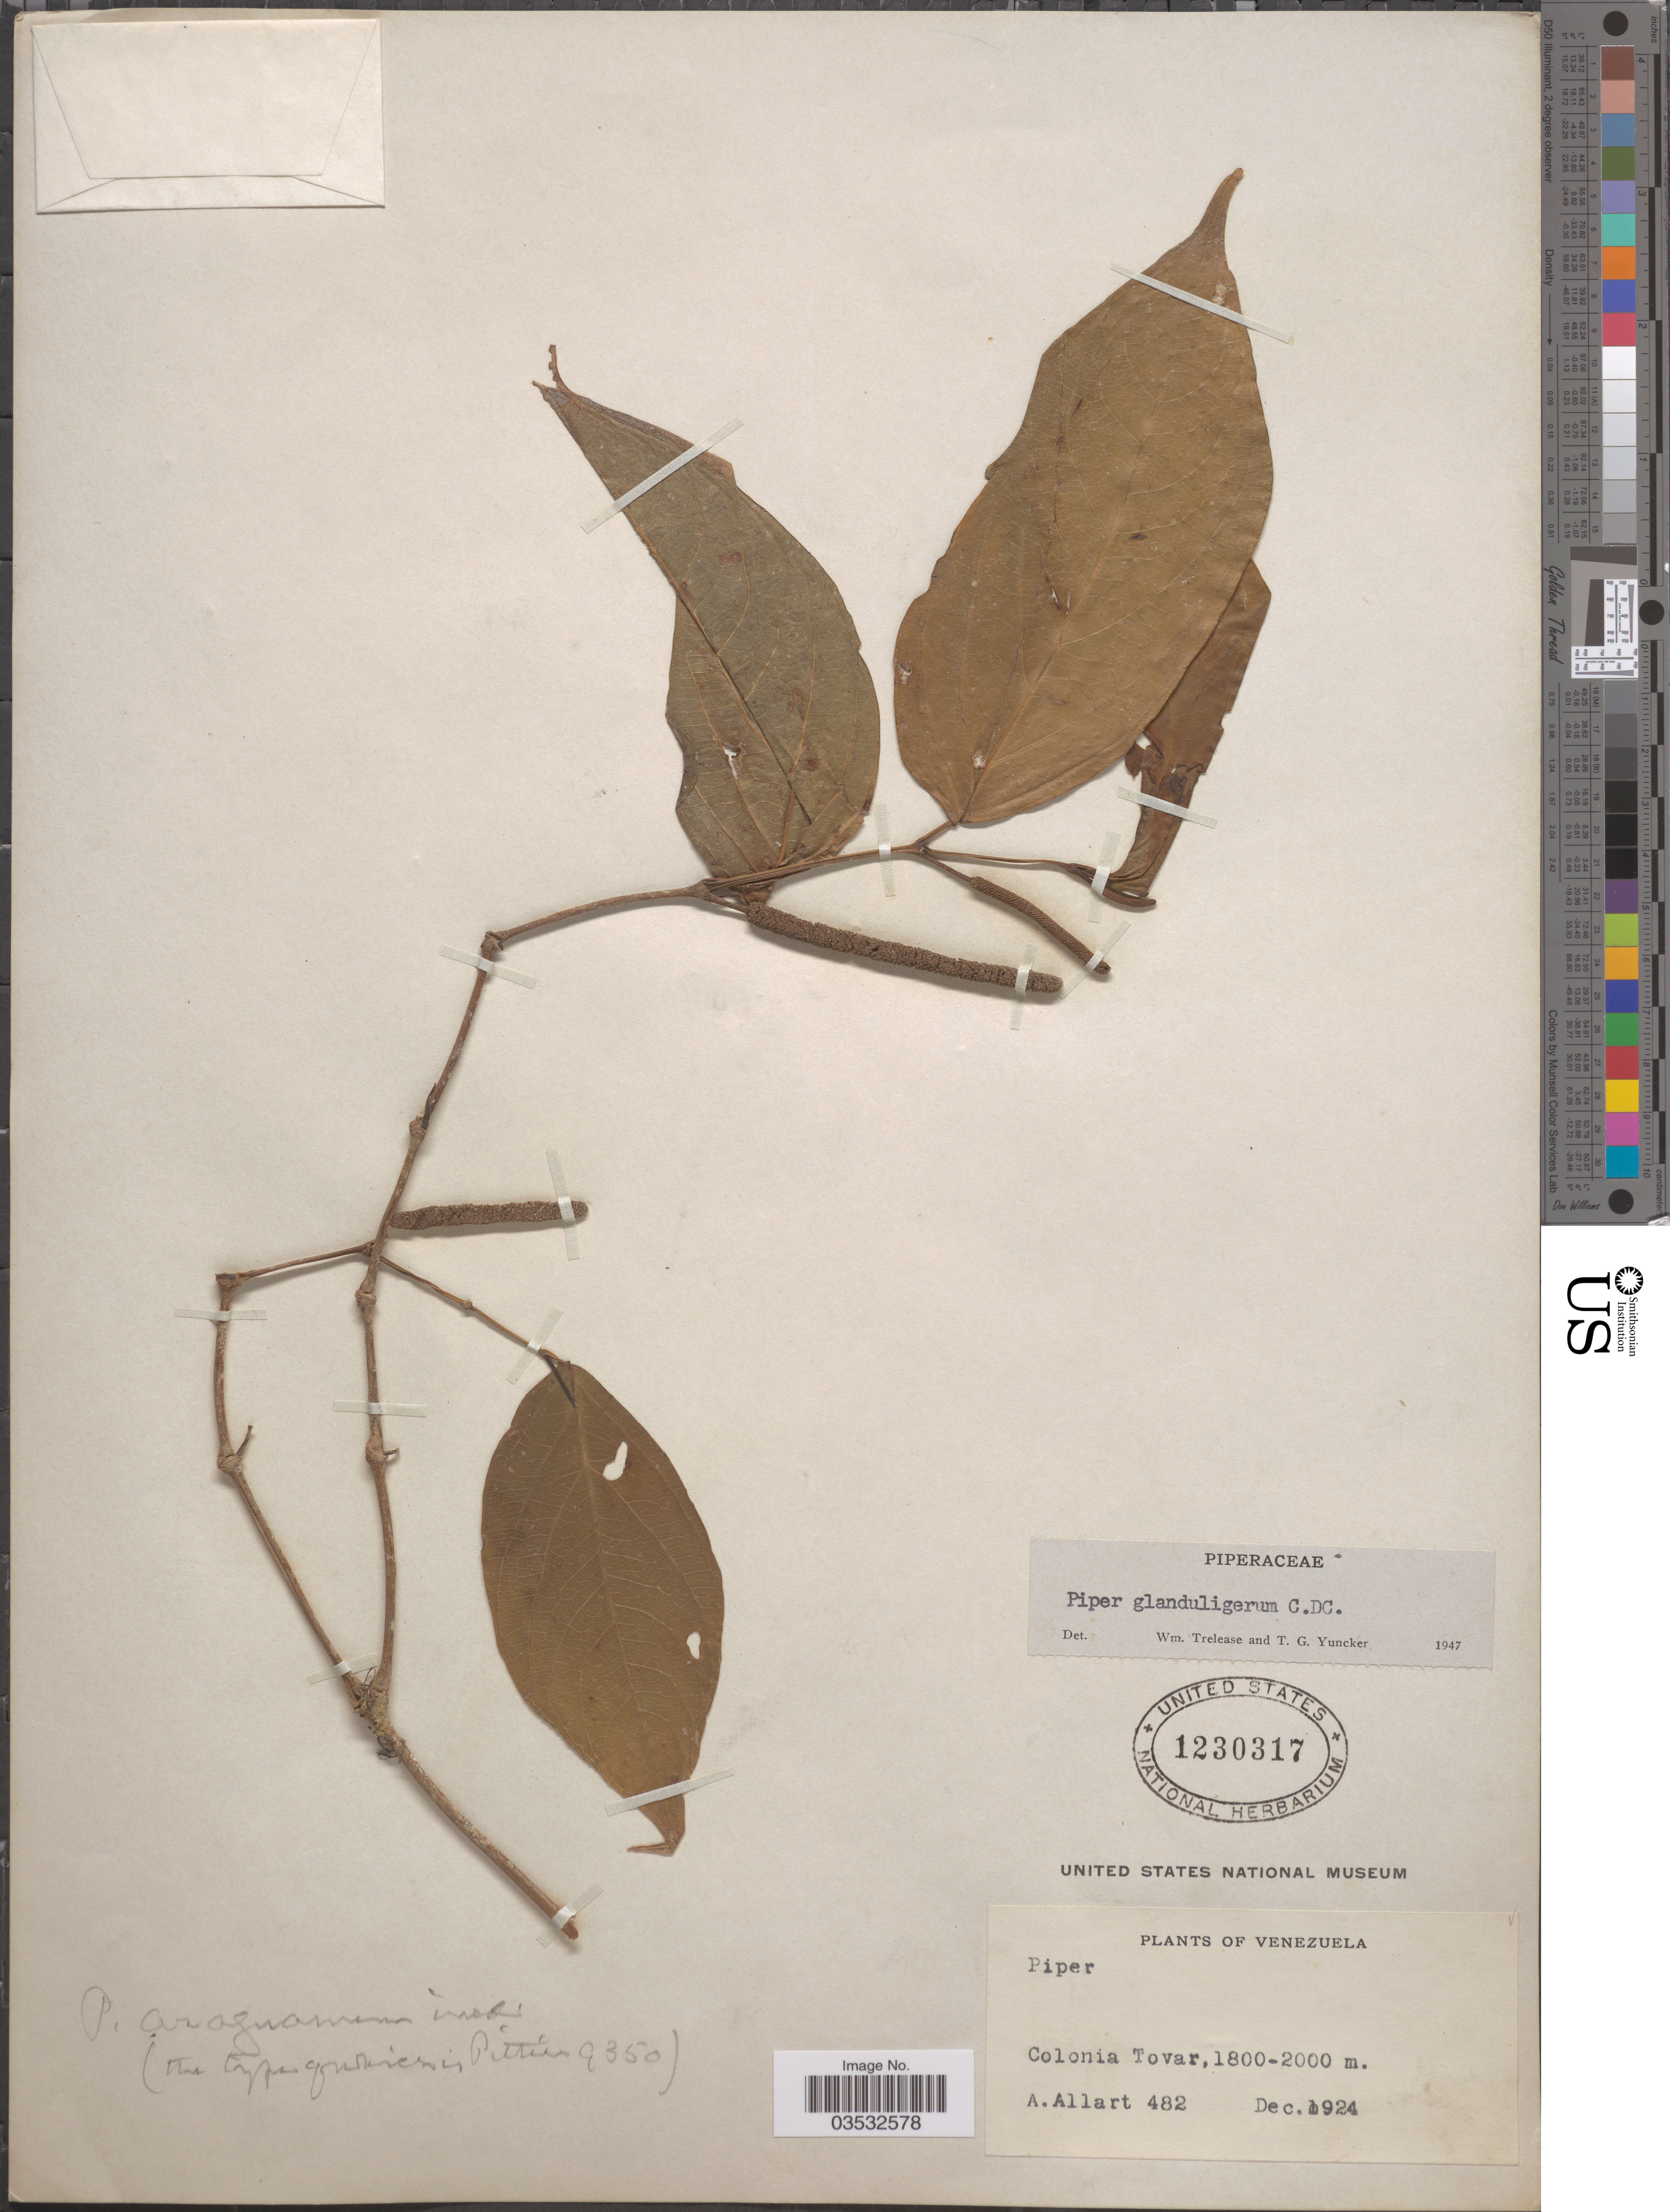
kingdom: Plantae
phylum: Tracheophyta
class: Magnoliopsida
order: Piperales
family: Piperaceae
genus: Piper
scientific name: Piper glanduligerum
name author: C. DC.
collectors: A. Allart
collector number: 482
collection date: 1924-12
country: Venezuela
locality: Colonia Tovar.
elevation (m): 1800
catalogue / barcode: US 1230317